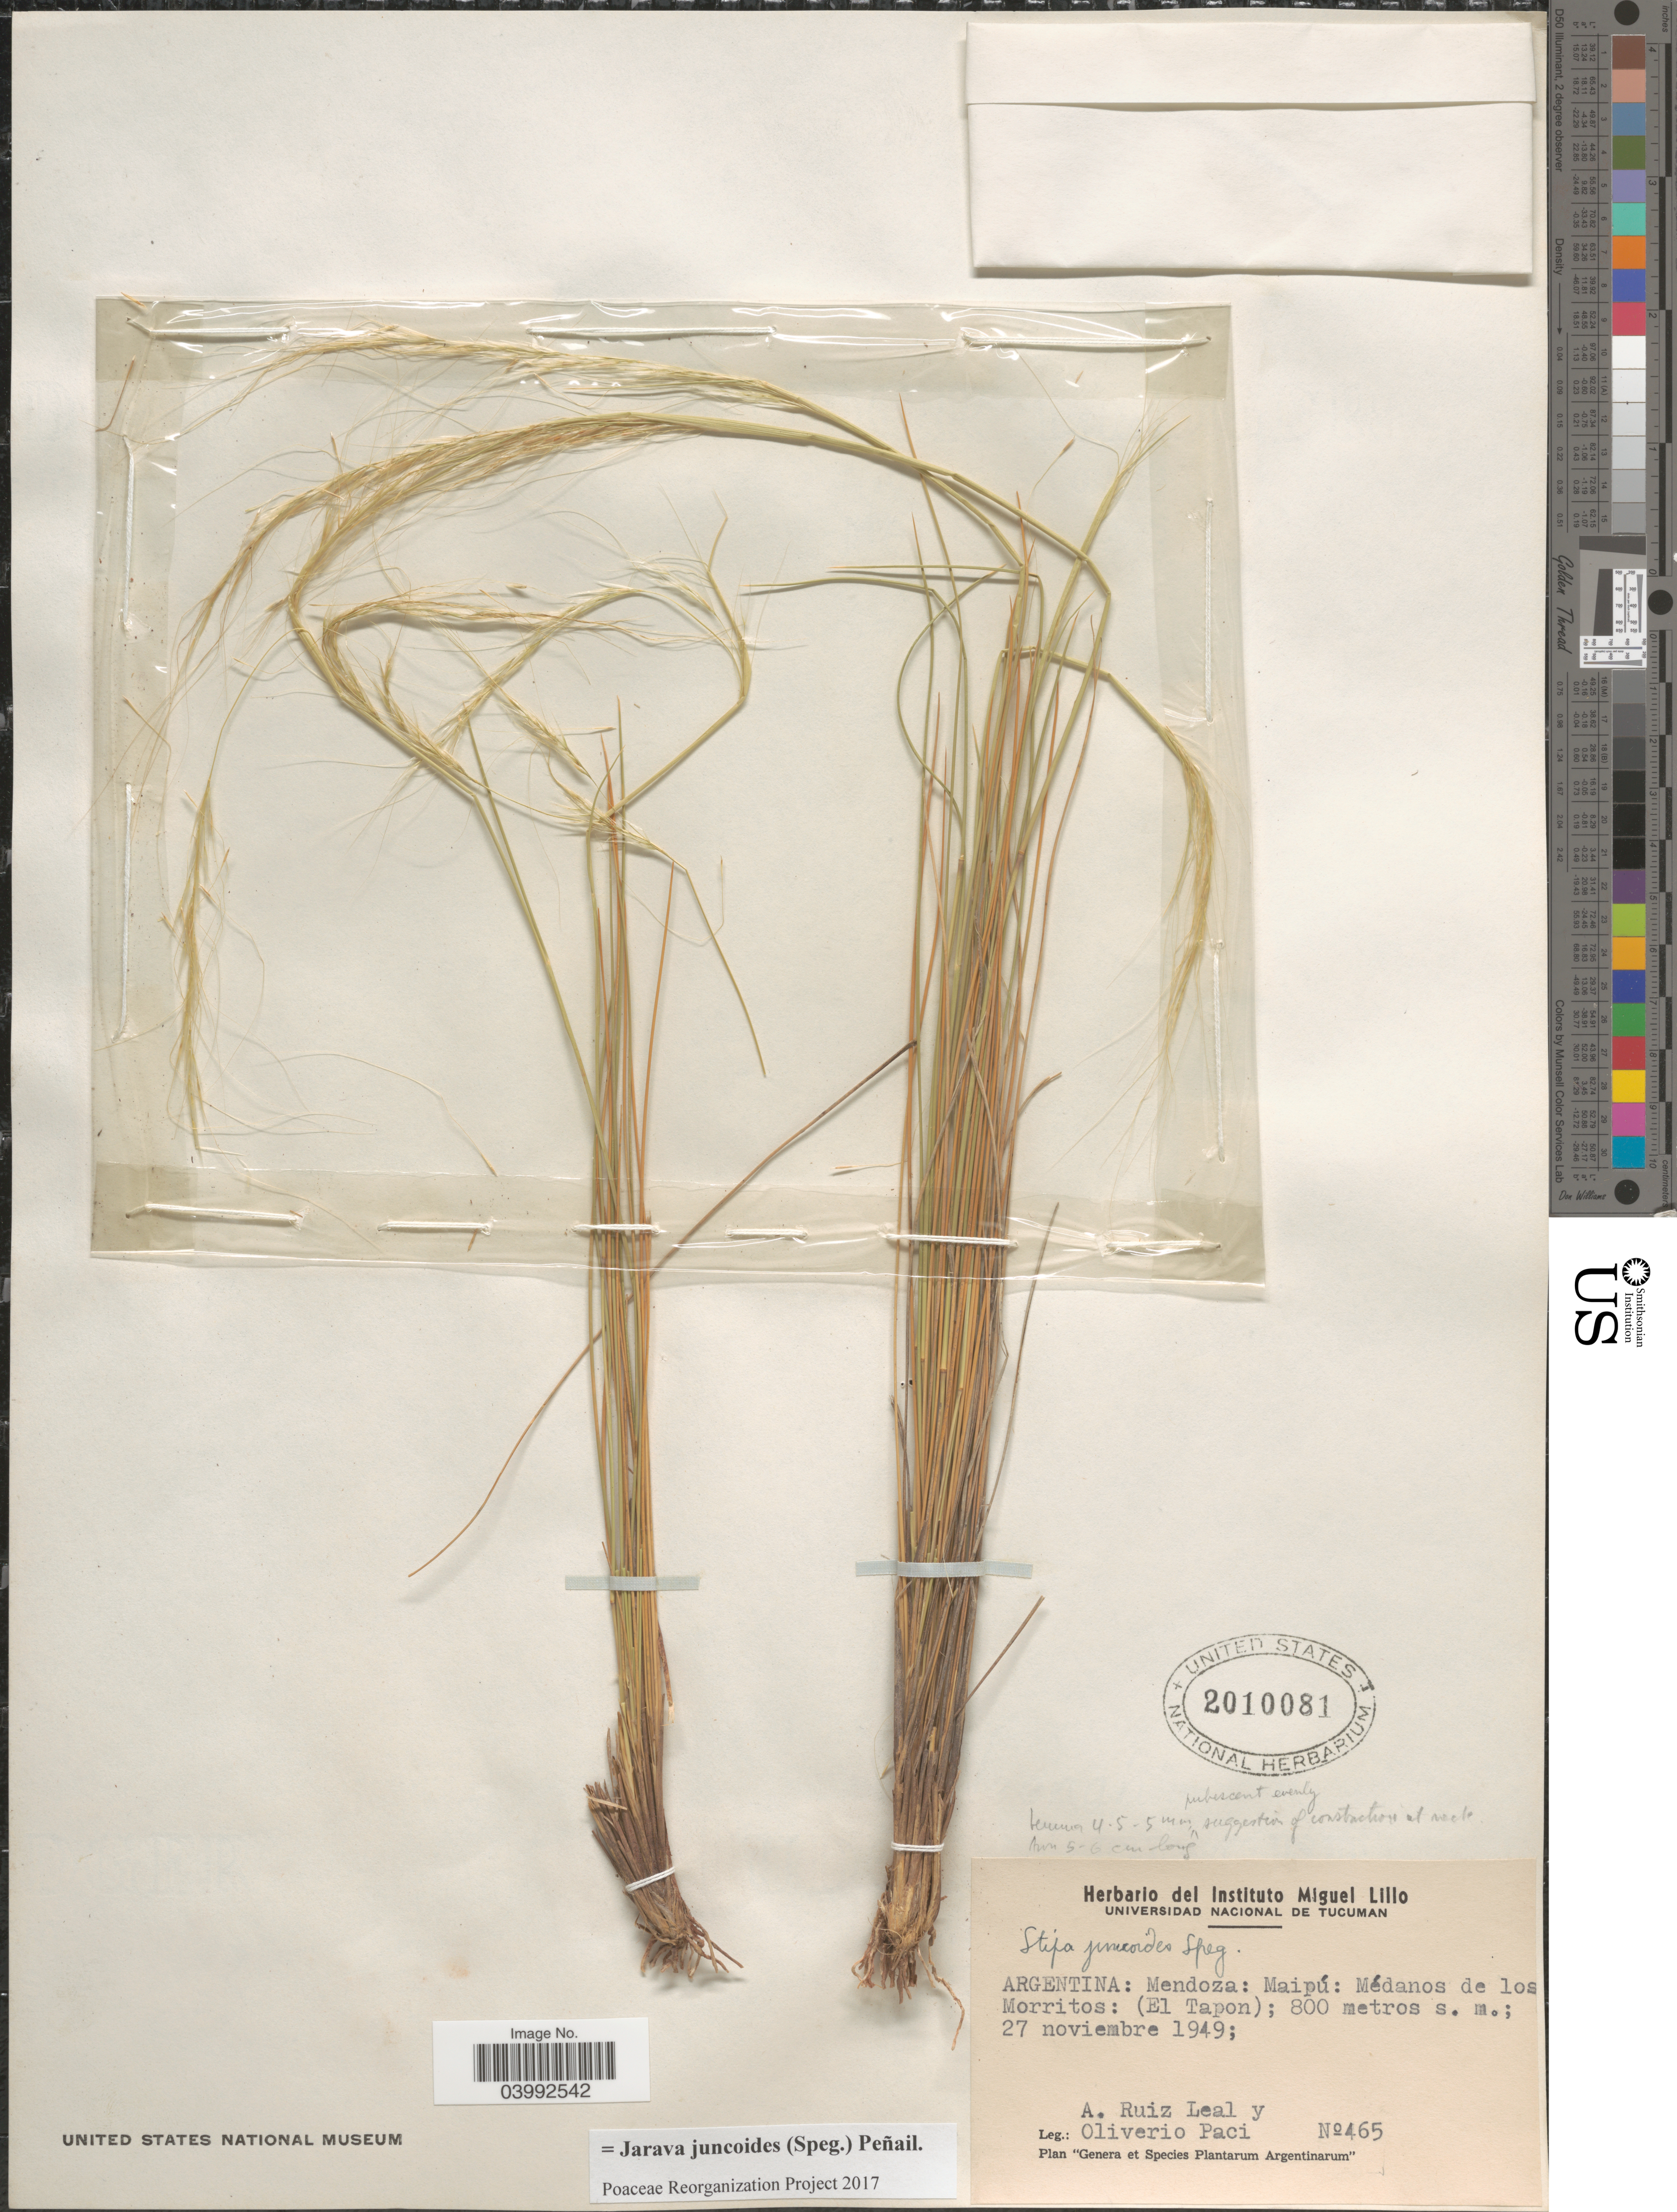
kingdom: Plantae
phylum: Tracheophyta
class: Liliopsida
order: Poales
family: Poaceae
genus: Jarava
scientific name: Jarava juncoides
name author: (Speg.) Peñail.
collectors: A. Leal & O. Paci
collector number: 465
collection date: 1949-11-27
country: Argentina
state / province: Mendoza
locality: Maipú: Médanos de los Morritos: (El Tapon).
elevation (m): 800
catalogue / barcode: US 2010081